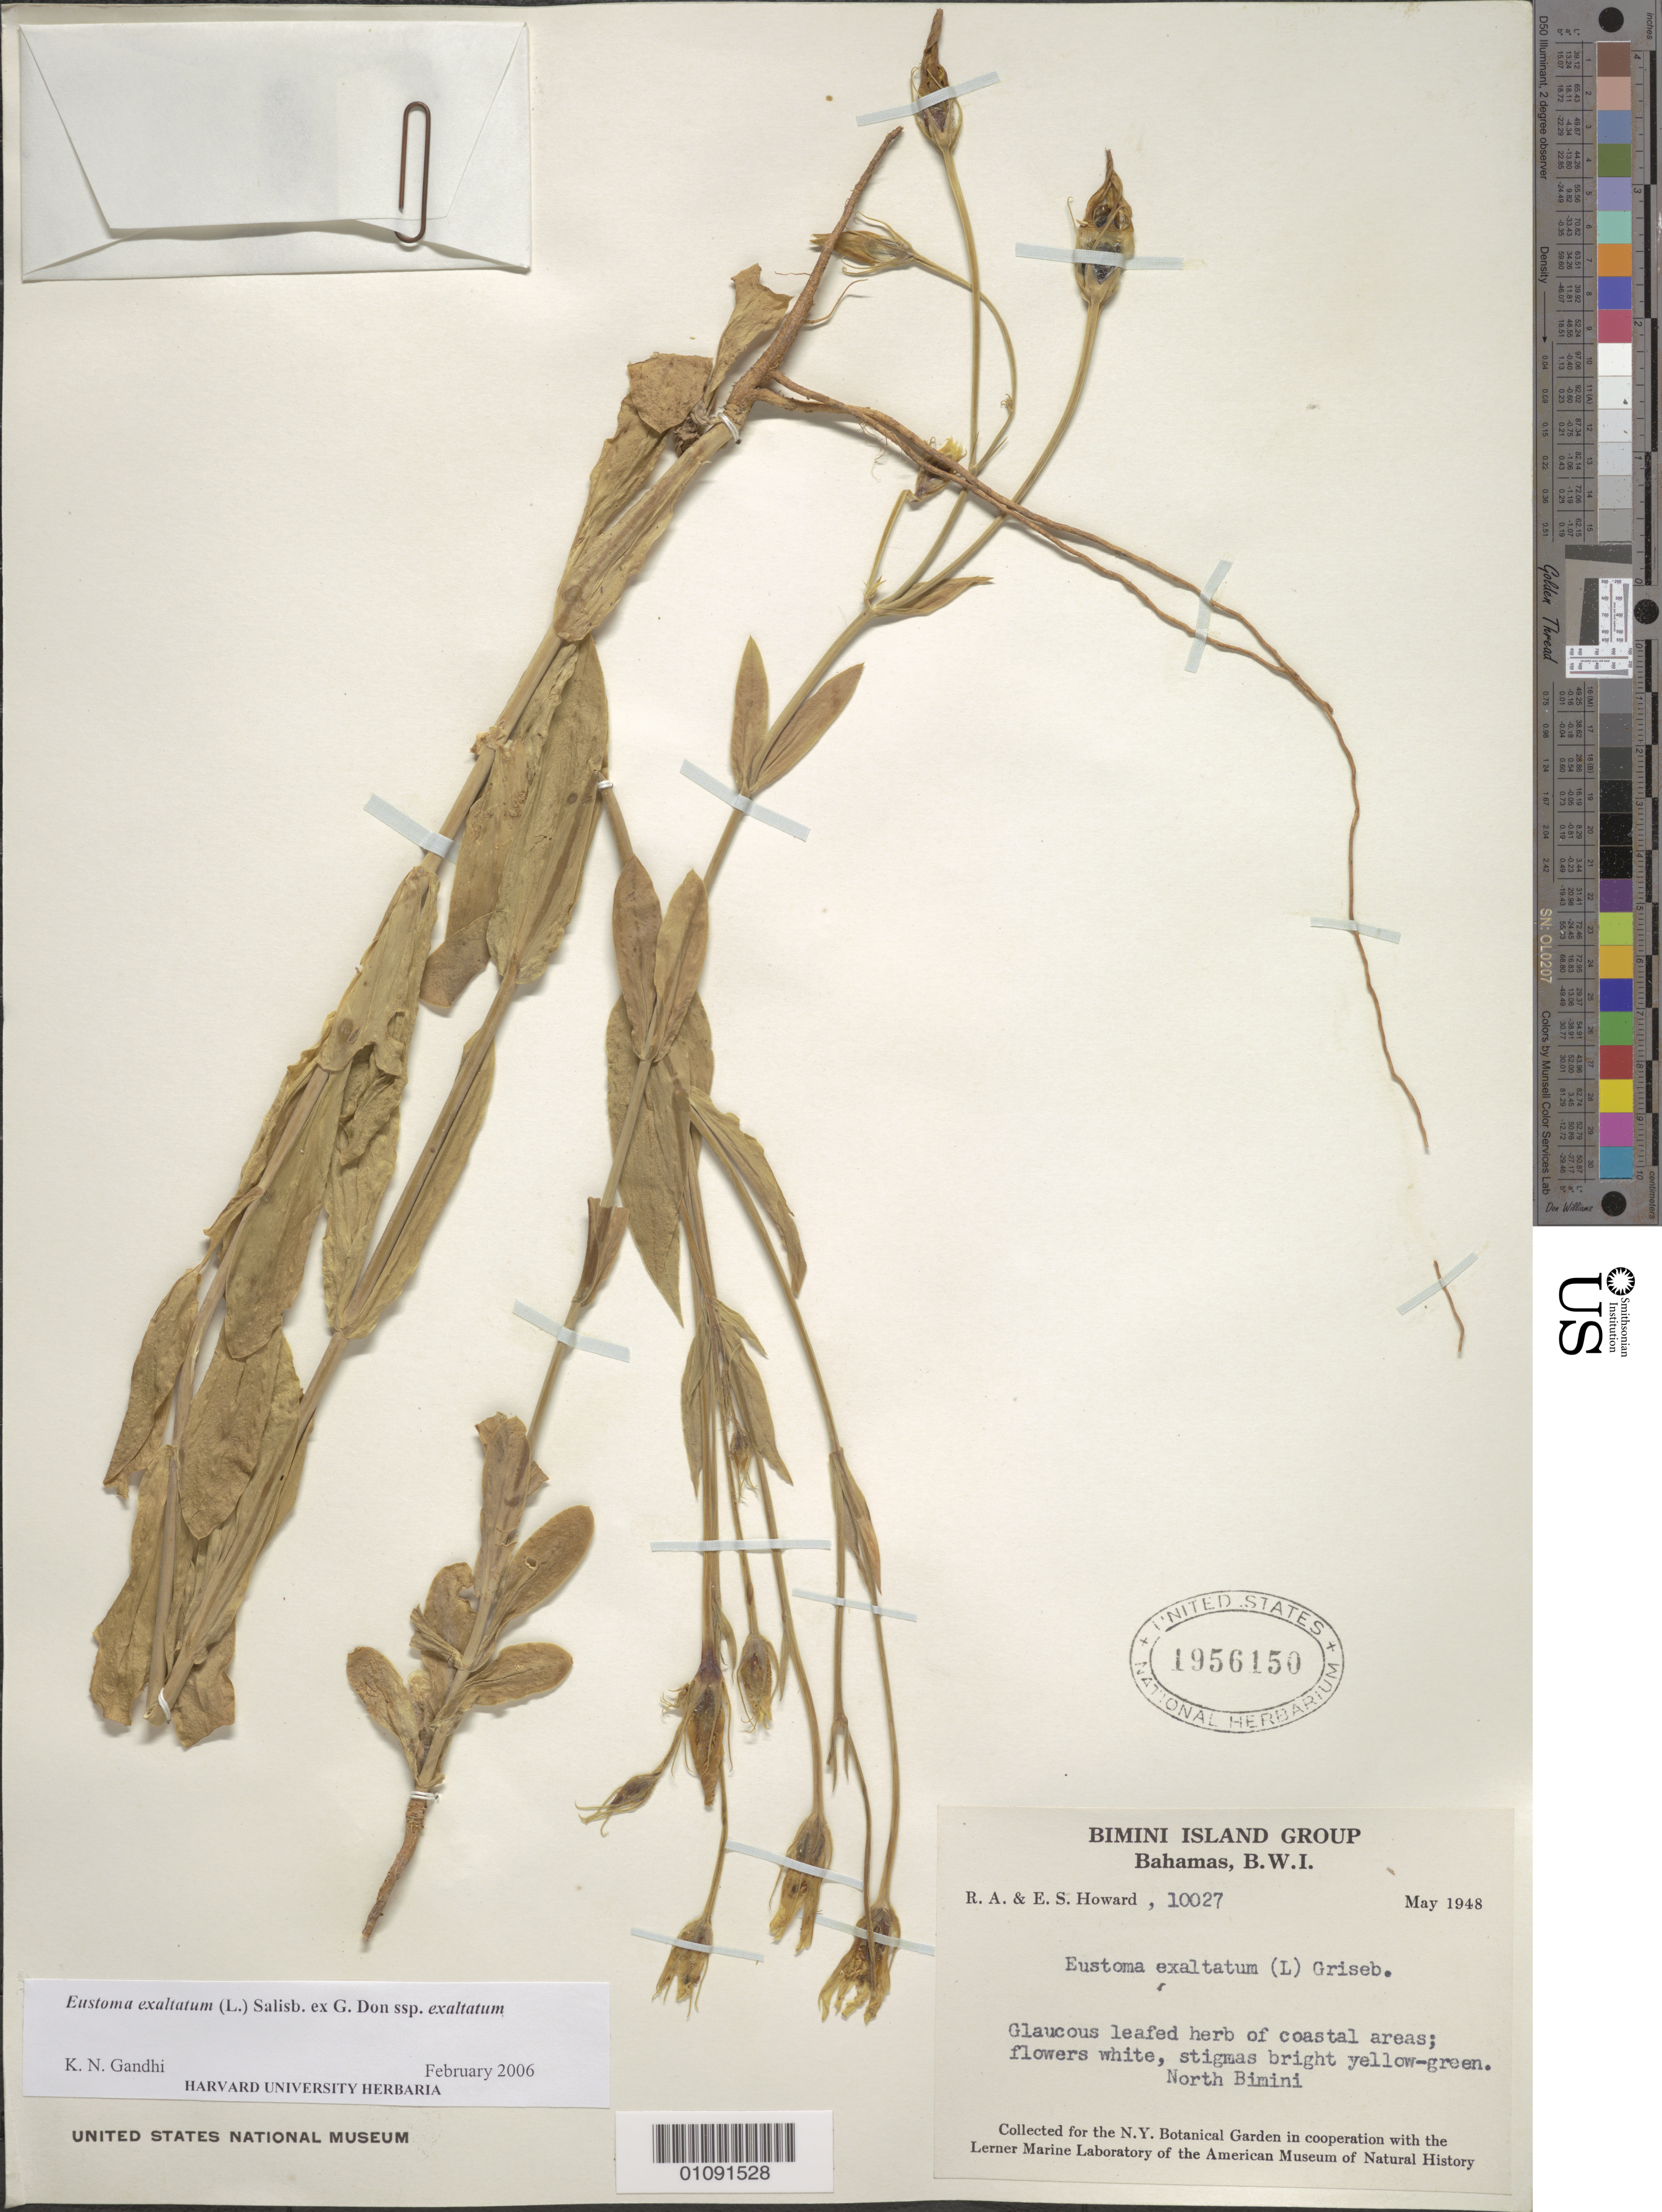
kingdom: Plantae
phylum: Tracheophyta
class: Magnoliopsida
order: Gentianales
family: Gentianaceae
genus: Eustoma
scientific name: Eustoma exaltatum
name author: (L.) Salisb. ex Don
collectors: E. S. Howard & R. A. Howard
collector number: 10027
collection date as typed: May 1948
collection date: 1948-05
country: Bahamas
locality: Glaucous leafed herb of coastal areas;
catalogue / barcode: US 1956150